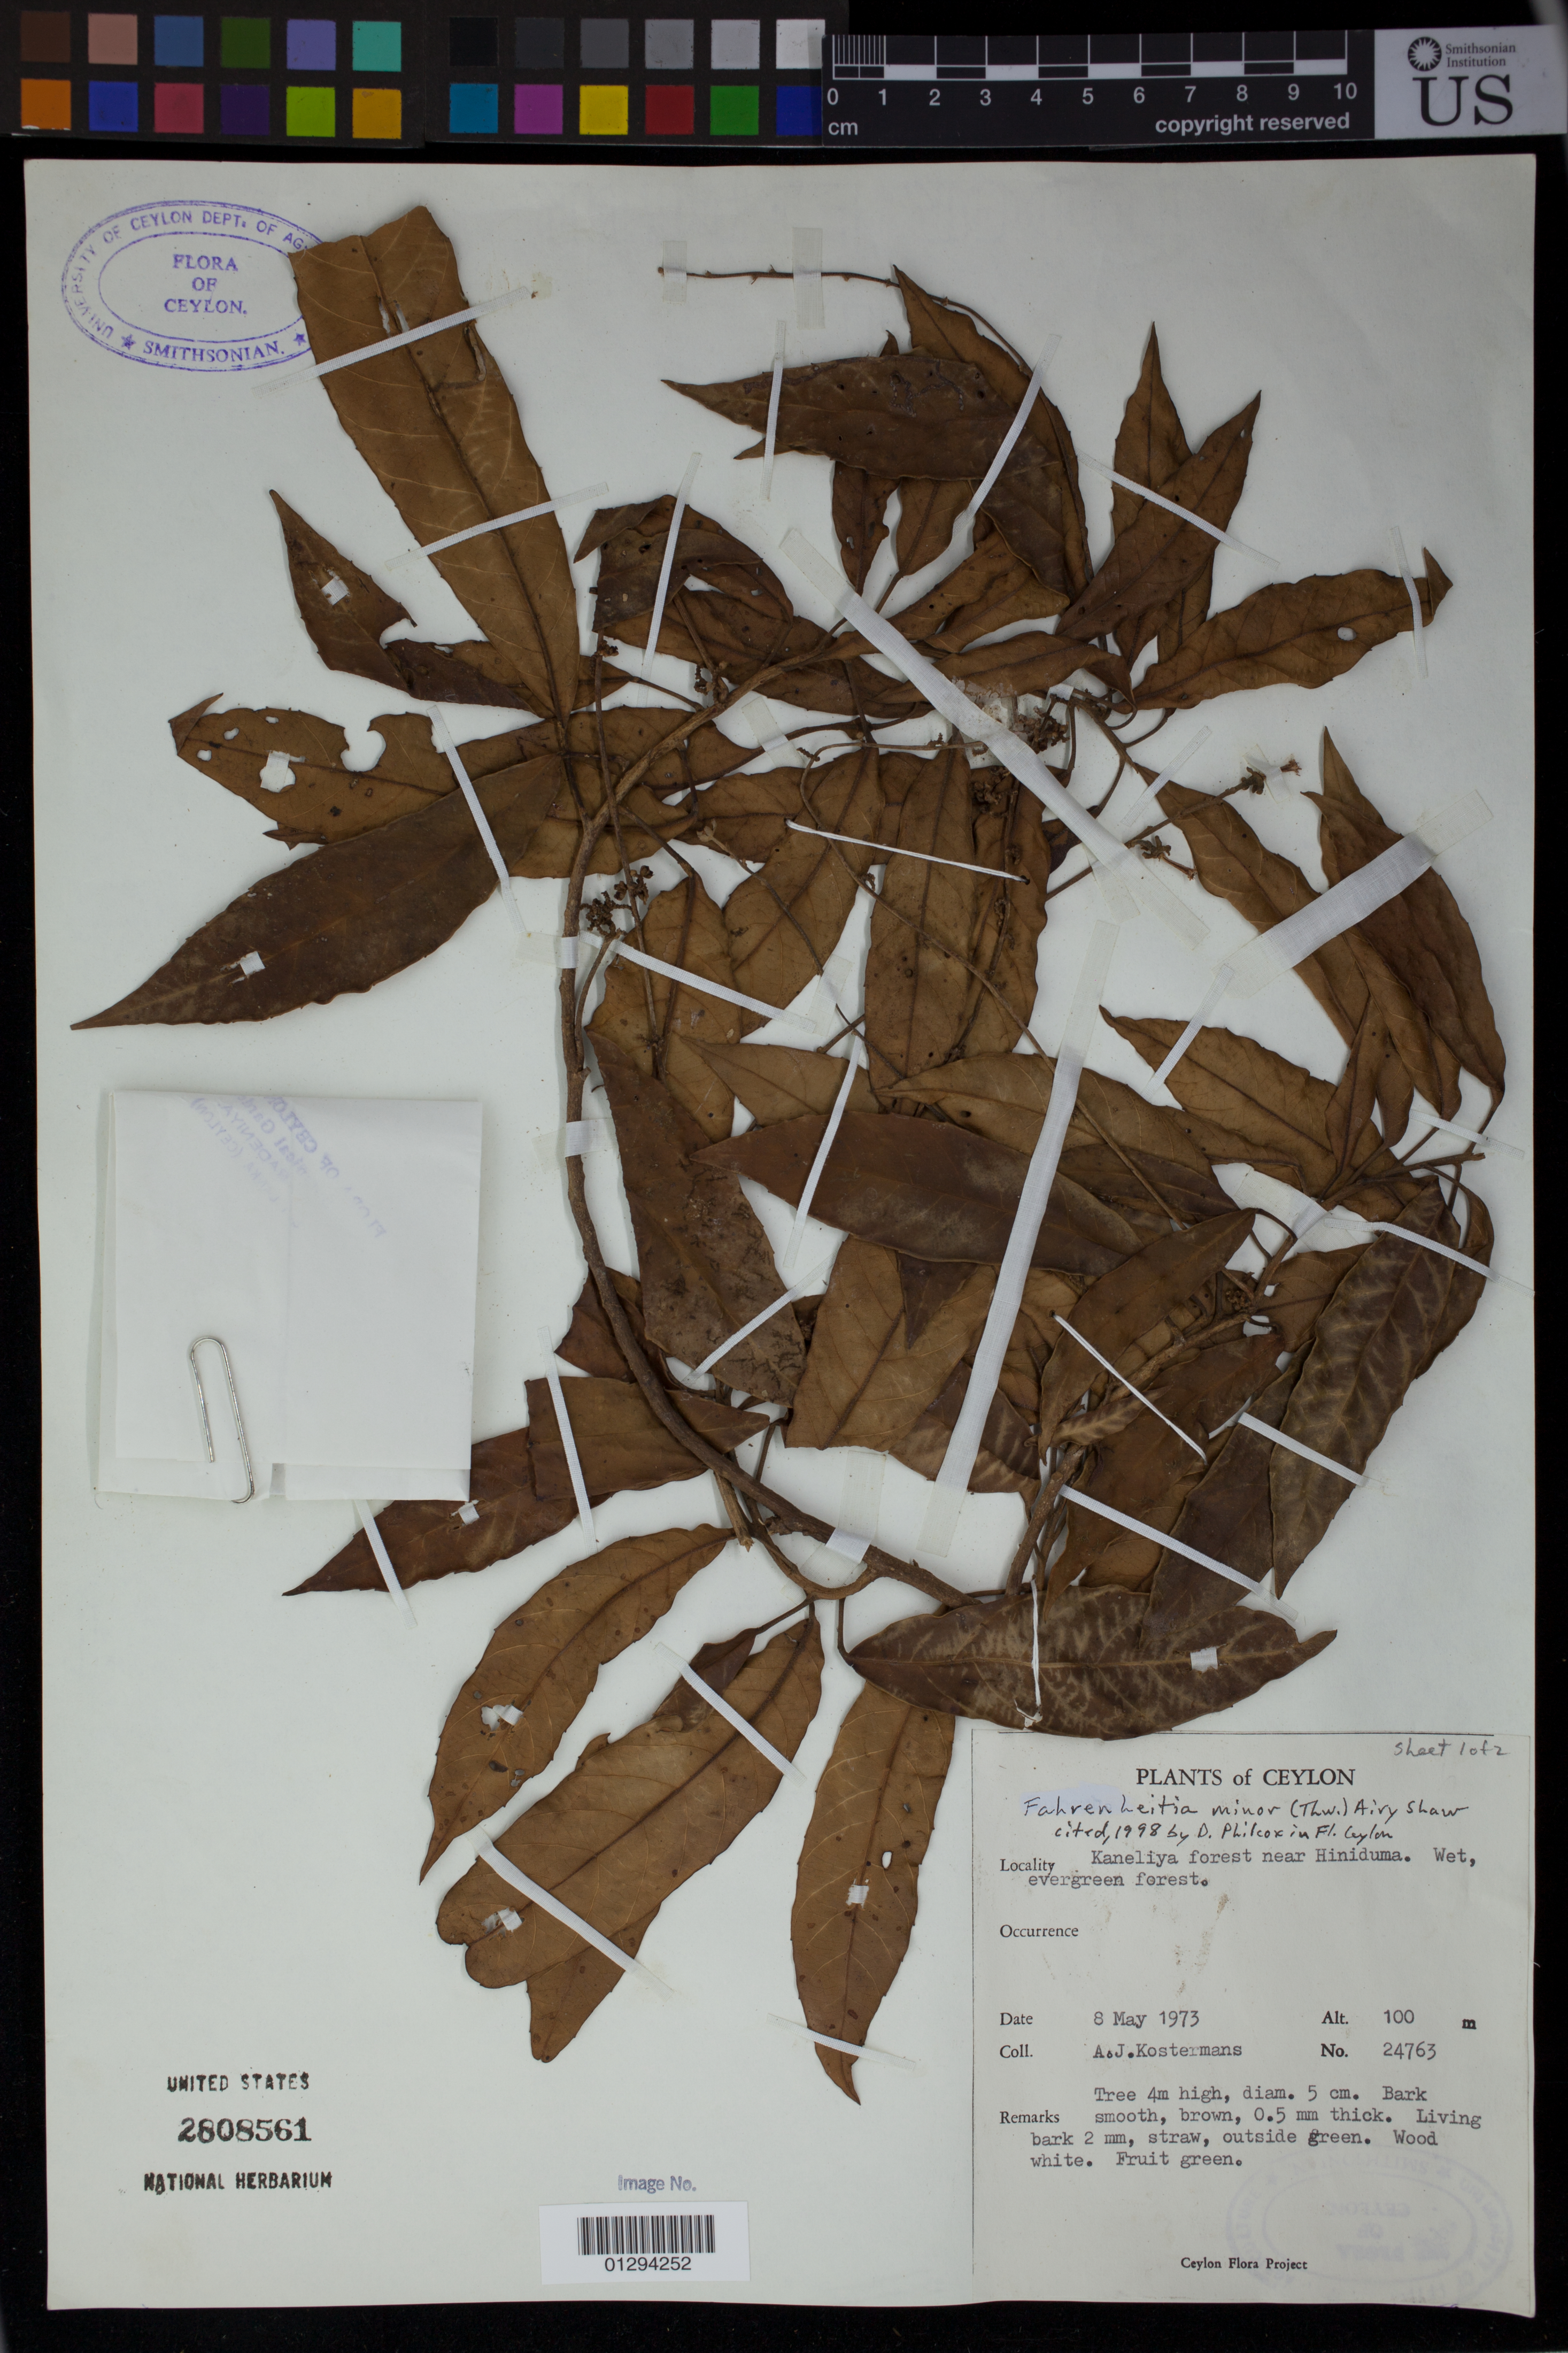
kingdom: Plantae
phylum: Tracheophyta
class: Magnoliopsida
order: Malpighiales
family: Euphorbiaceae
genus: Fahrenheitia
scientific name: Fahrenheitia minor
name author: (Thwaites) Airy Shaw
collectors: A. J. G. Kostermans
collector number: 24763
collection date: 1973-05-08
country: Sri Lanka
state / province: Southern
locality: Kaneliya forest near Hiniduma.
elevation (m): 100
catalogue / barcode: US 2808561